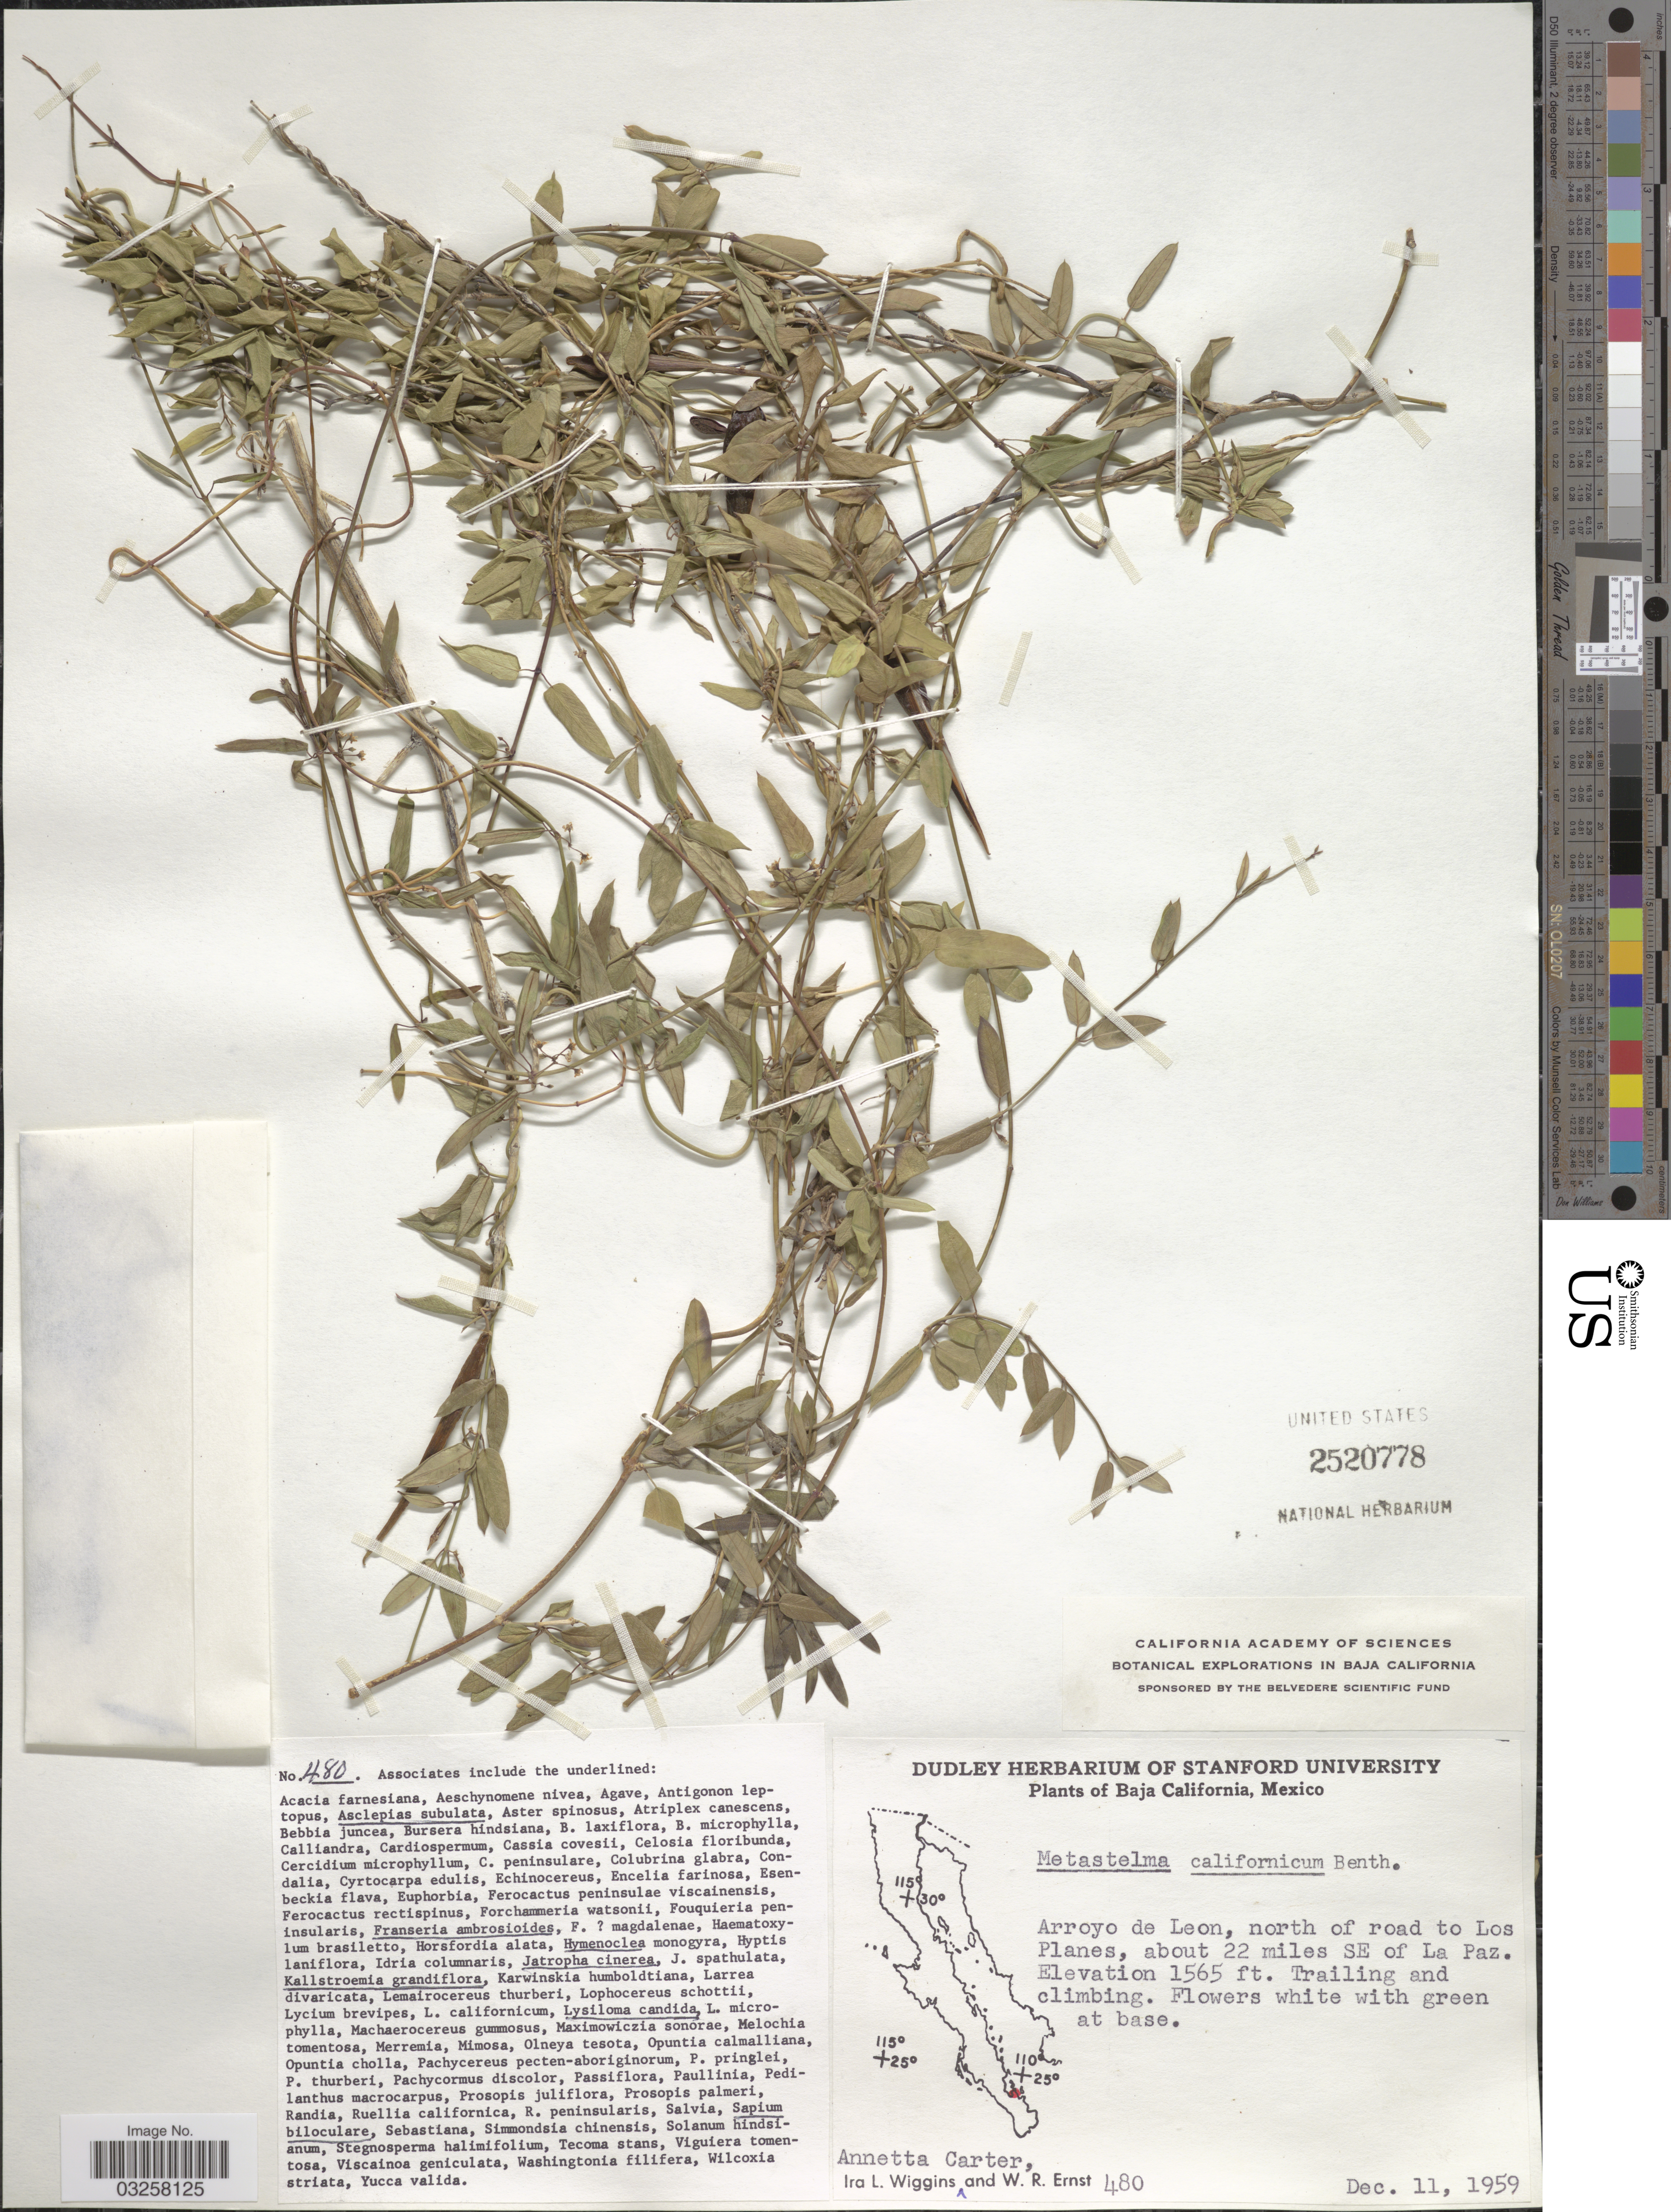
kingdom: Plantae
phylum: Tracheophyta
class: Magnoliopsida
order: Gentianales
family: Apocynaceae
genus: Metastelma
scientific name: Metastelma californicum subsp. californicum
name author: Benth.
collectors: A. Carter, I. L. Wiggins & W. R. Ernst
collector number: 480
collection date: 1959-12-11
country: Mexico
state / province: Baja California Sur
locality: Arroyo de Leon, north of road to Los Planes, about 22 miles SE of La Paz.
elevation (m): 477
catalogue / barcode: US 2520778